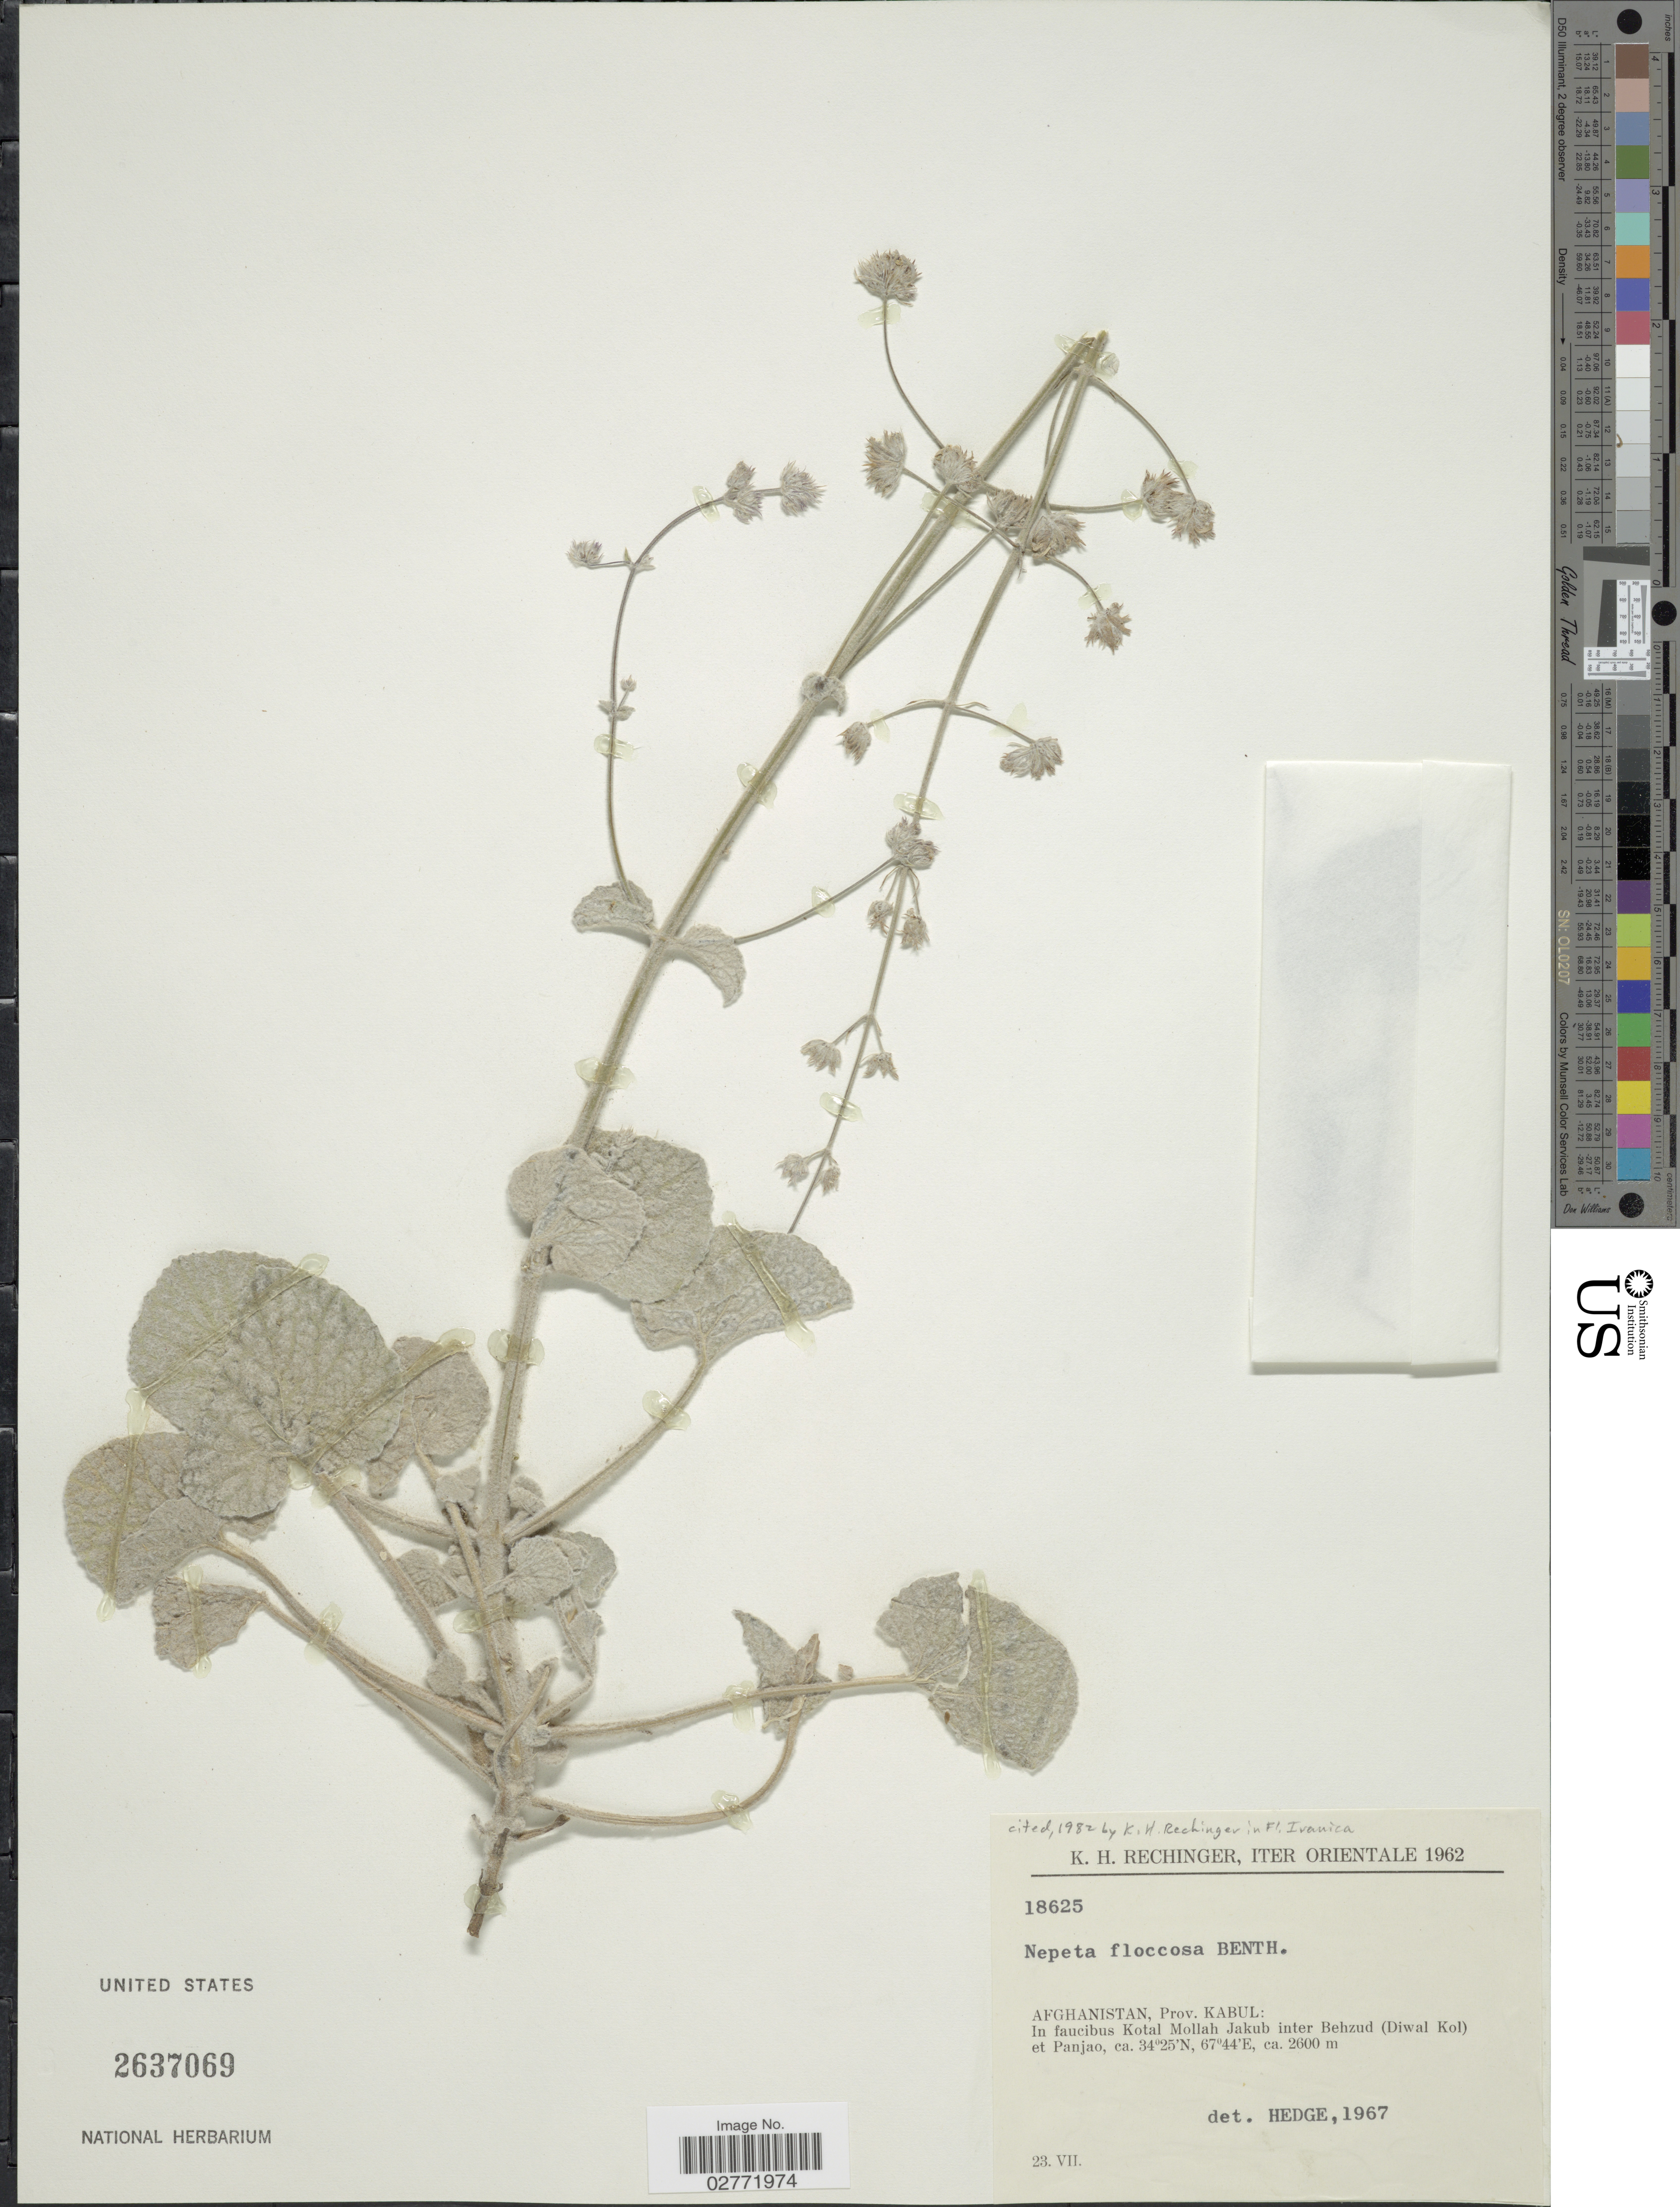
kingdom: Plantae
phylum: Tracheophyta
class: Magnoliopsida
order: Lamiales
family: Lamiaceae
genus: Nepeta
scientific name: Nepeta floccosa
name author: Benth.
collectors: K. H. Rechinger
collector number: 18625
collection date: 1962-07-23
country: Afghanistan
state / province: Kabul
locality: Orientale. Prov. Kabul, in faucibus Kotal Mollah Jakub inter Behzud (Diwal Kol) et Panjao.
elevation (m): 2600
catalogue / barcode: US 2637069